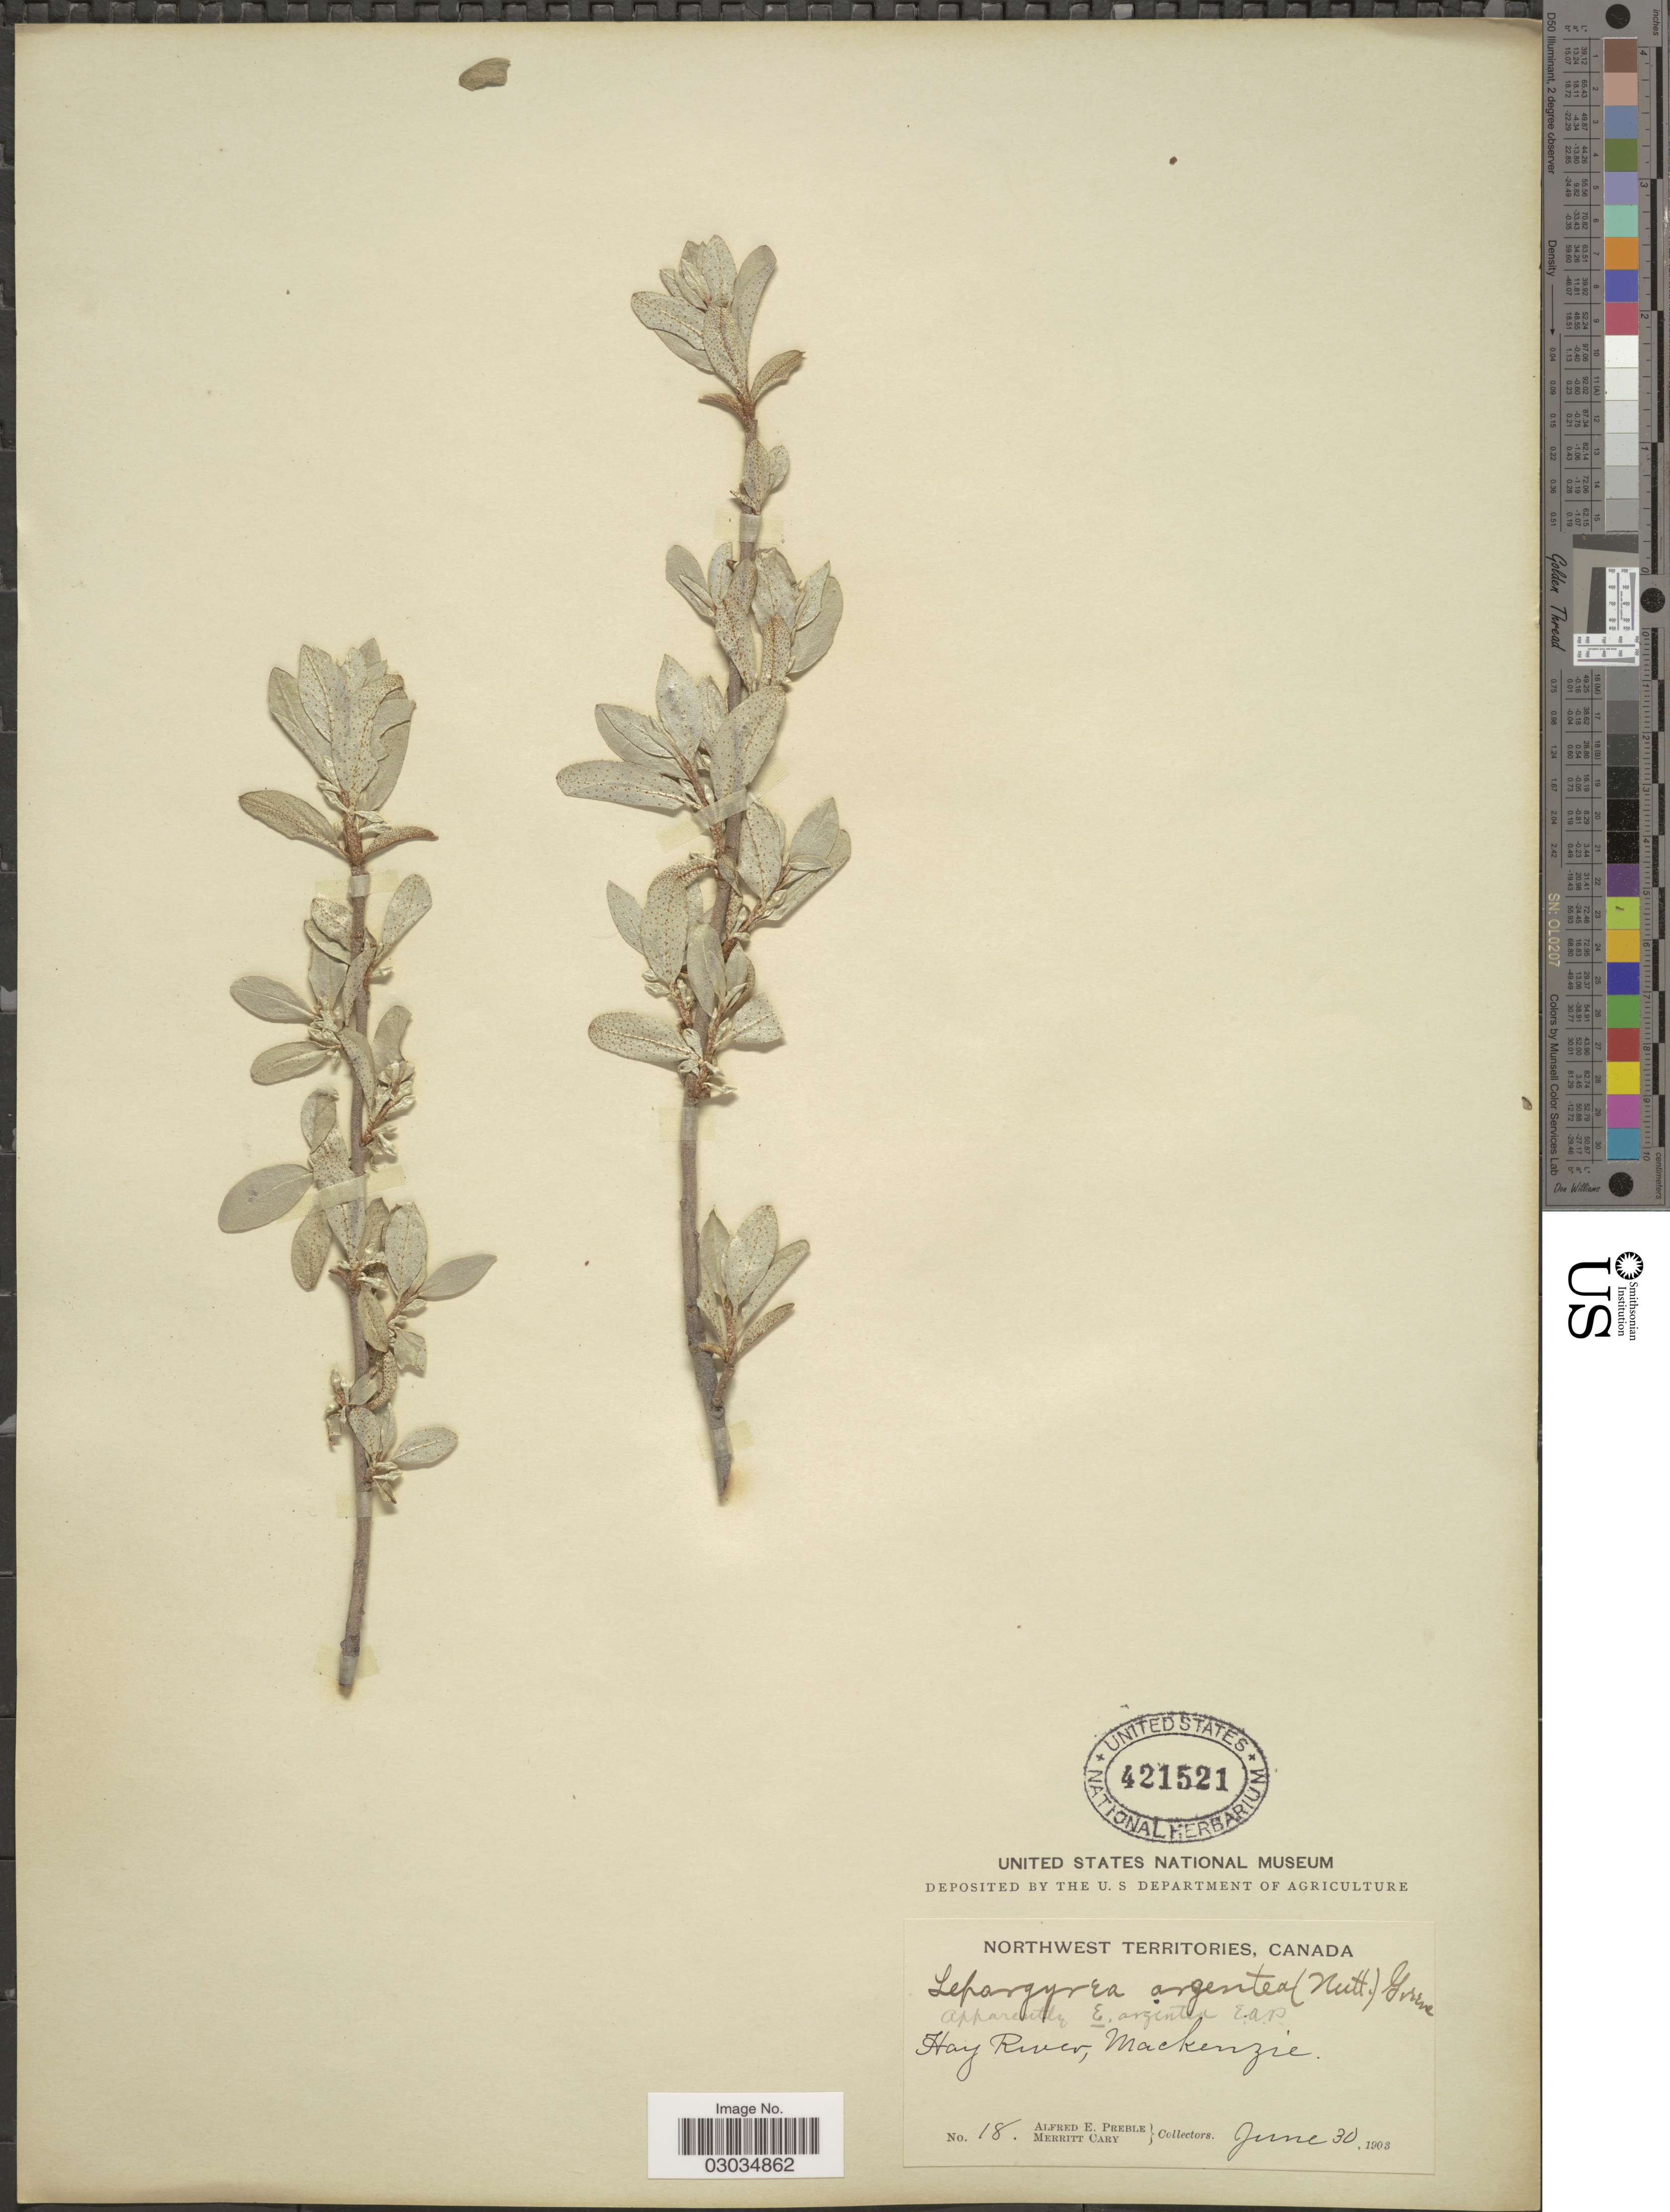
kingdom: Plantae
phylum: Tracheophyta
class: Magnoliopsida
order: Rosales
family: Elaeagnaceae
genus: Elaeagnus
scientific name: Elaeagnus commutata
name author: Bernh. ex Rydb.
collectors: A. Preble & M. Cary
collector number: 18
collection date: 1903-06-30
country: Canada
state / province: Northwest Territories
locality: Hay River, Mackenzie.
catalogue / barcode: US 421521